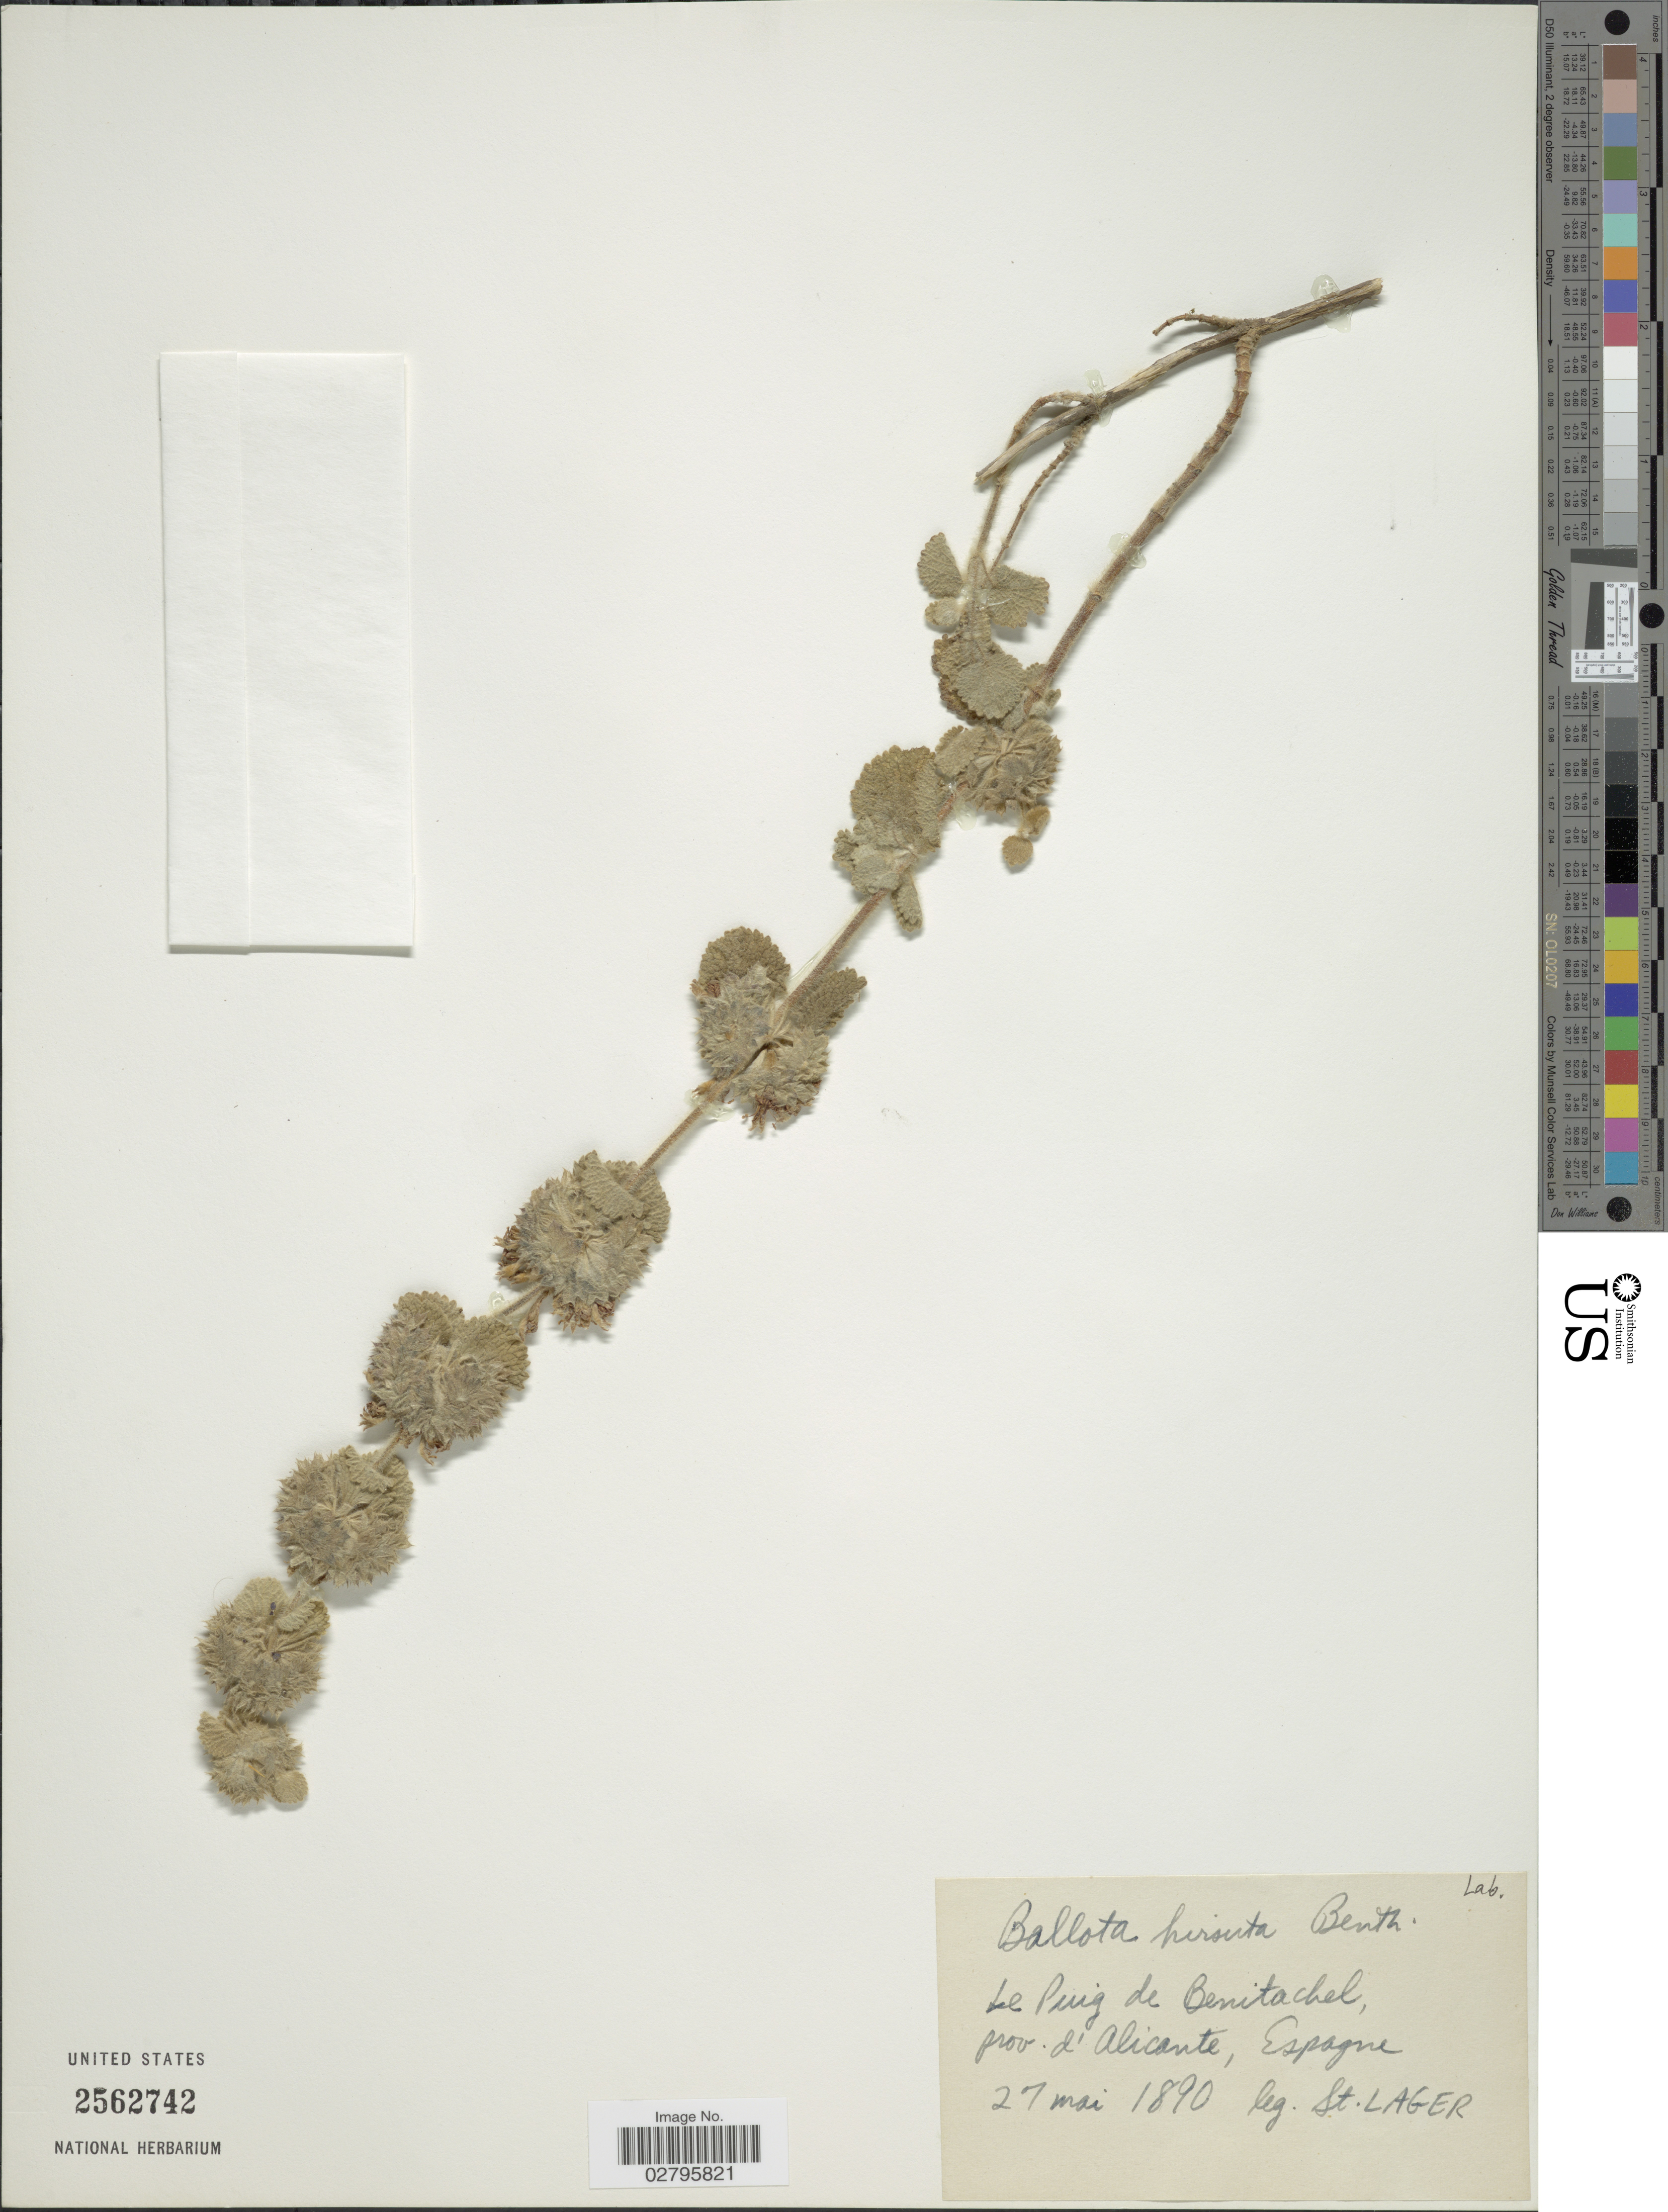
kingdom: Plantae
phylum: Tracheophyta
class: Magnoliopsida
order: Lamiales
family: Lamiaceae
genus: Ballota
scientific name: Ballota hirsuta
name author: Benth.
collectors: -. St. Lager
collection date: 1890-05-27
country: Spain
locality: Le Puig de Bentachel, prov. d'Alicante, Espagne.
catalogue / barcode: US 2562742